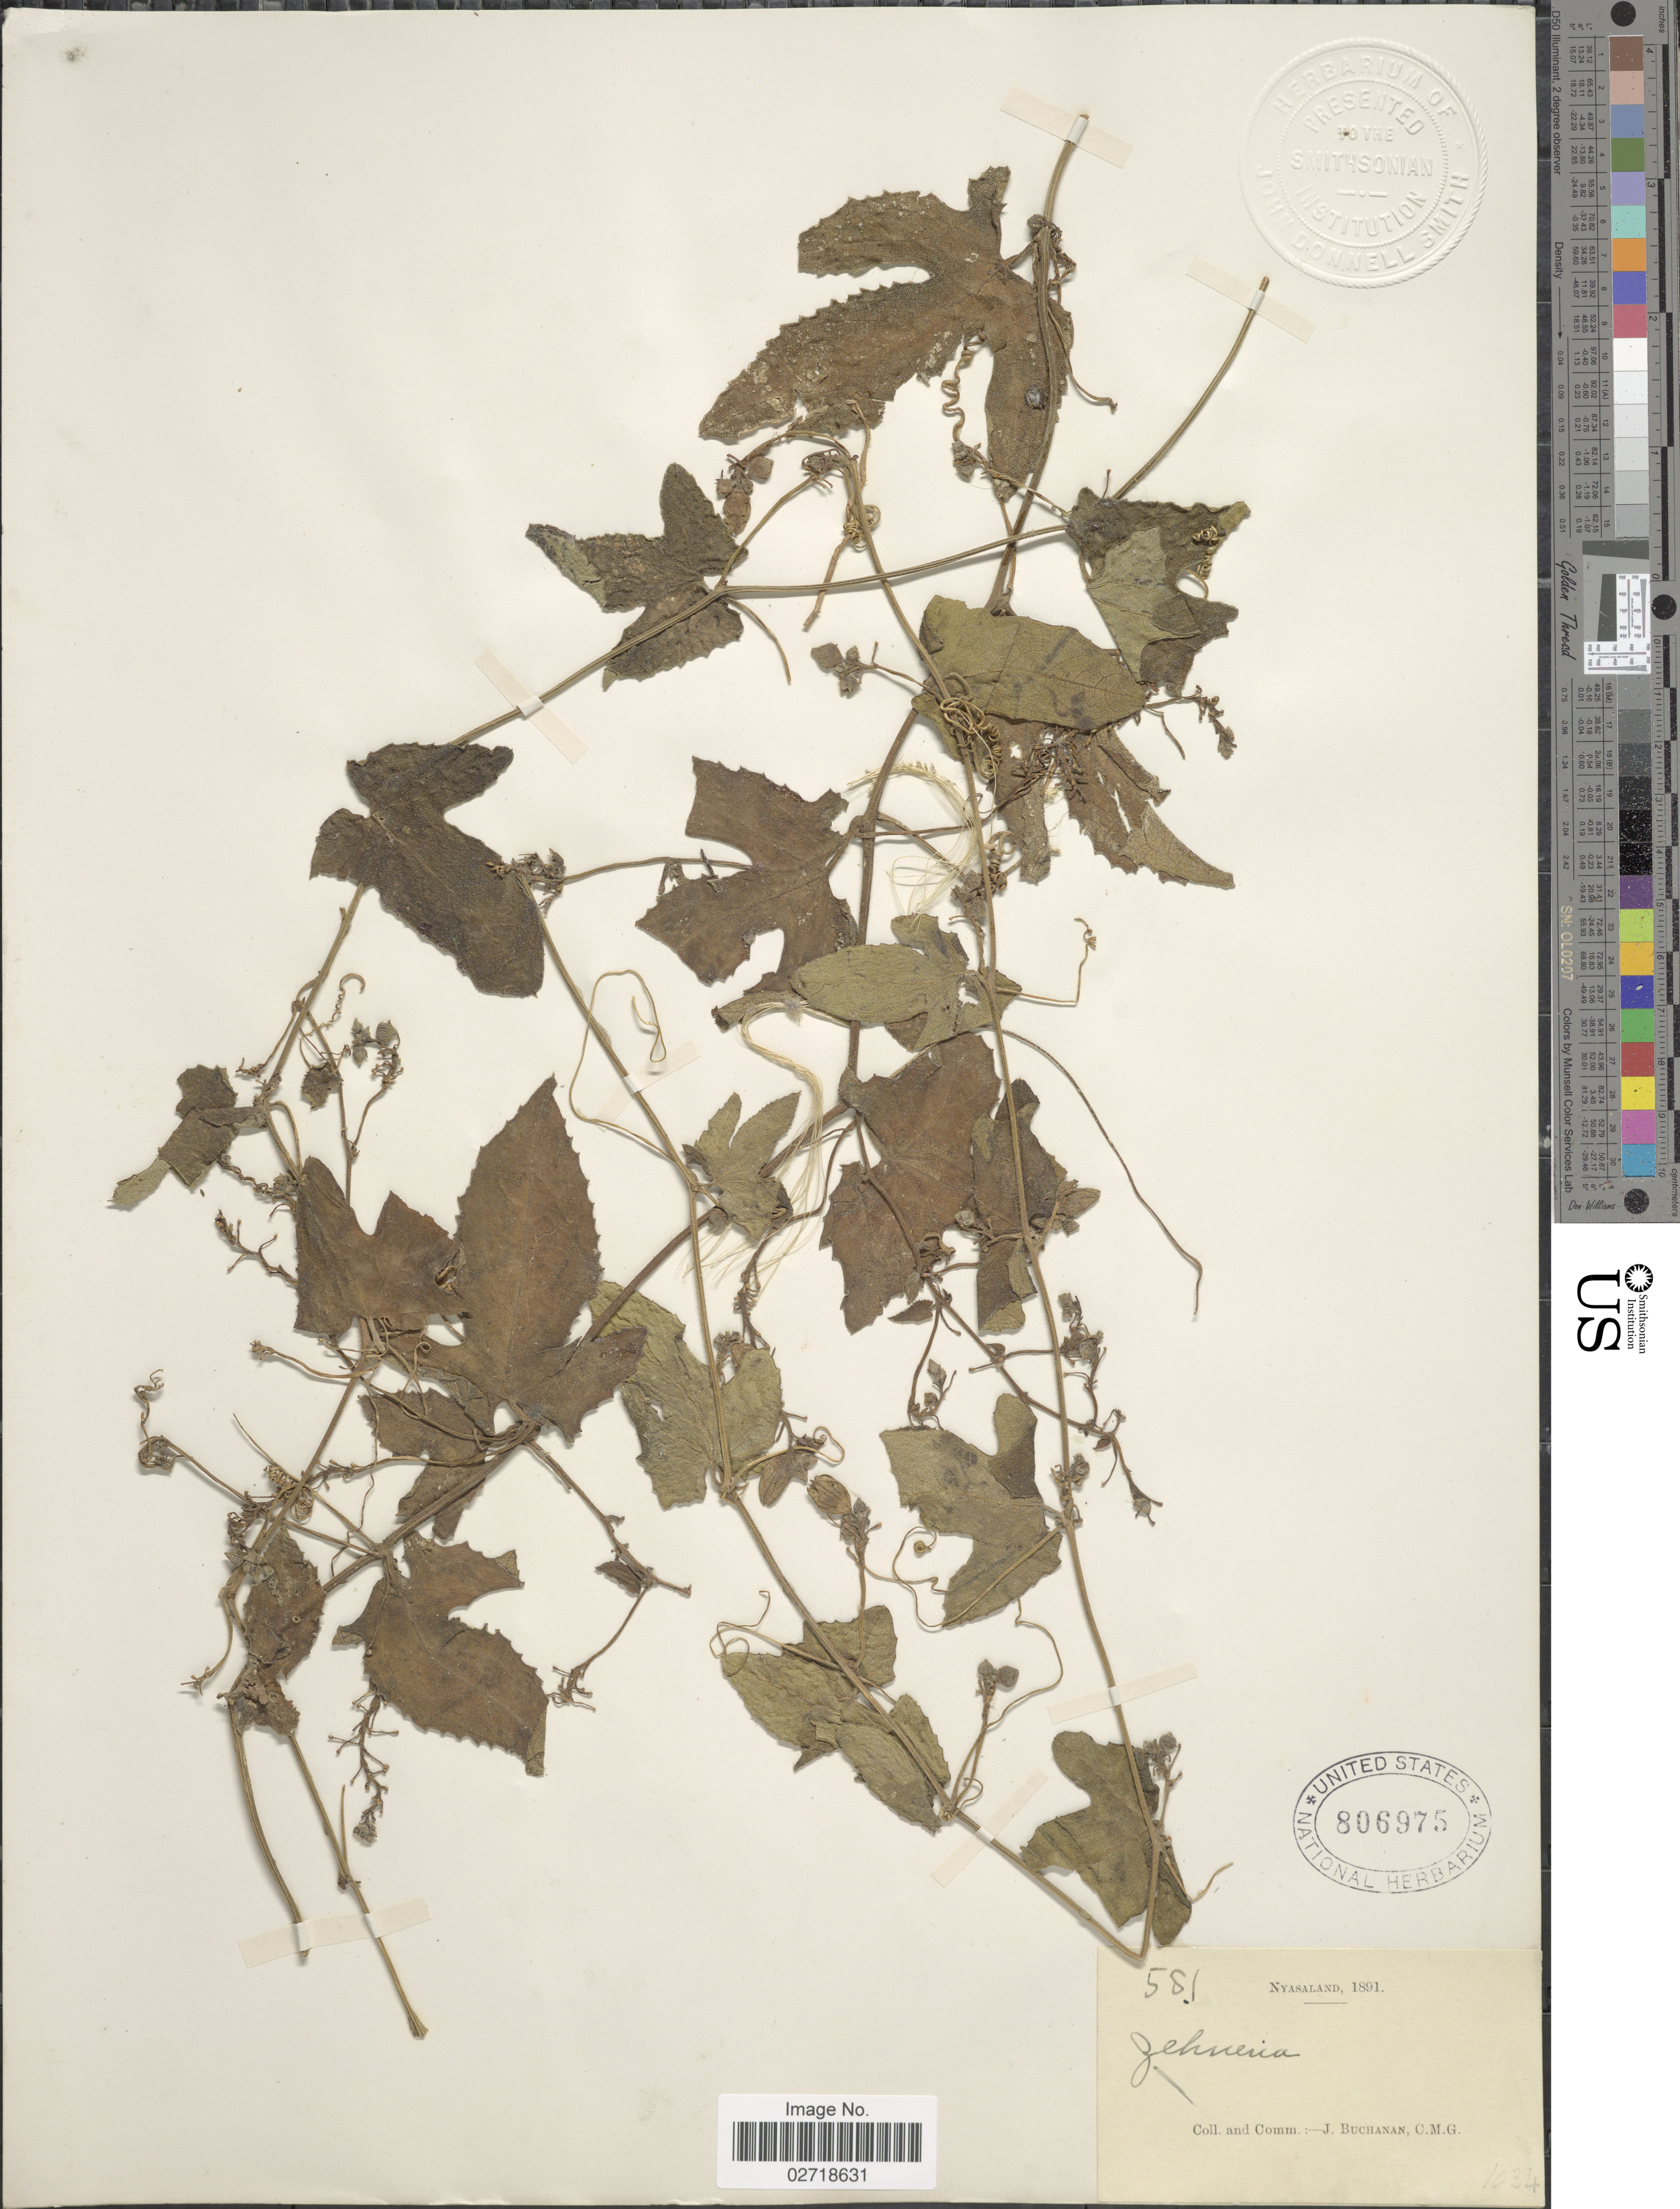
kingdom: Plantae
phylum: Tracheophyta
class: Magnoliopsida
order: Cucurbitales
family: Cucurbitaceae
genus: Zehneria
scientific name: Zehneria sp.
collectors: J. Buchanan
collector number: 581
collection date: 1891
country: Malawi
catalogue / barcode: US 806975